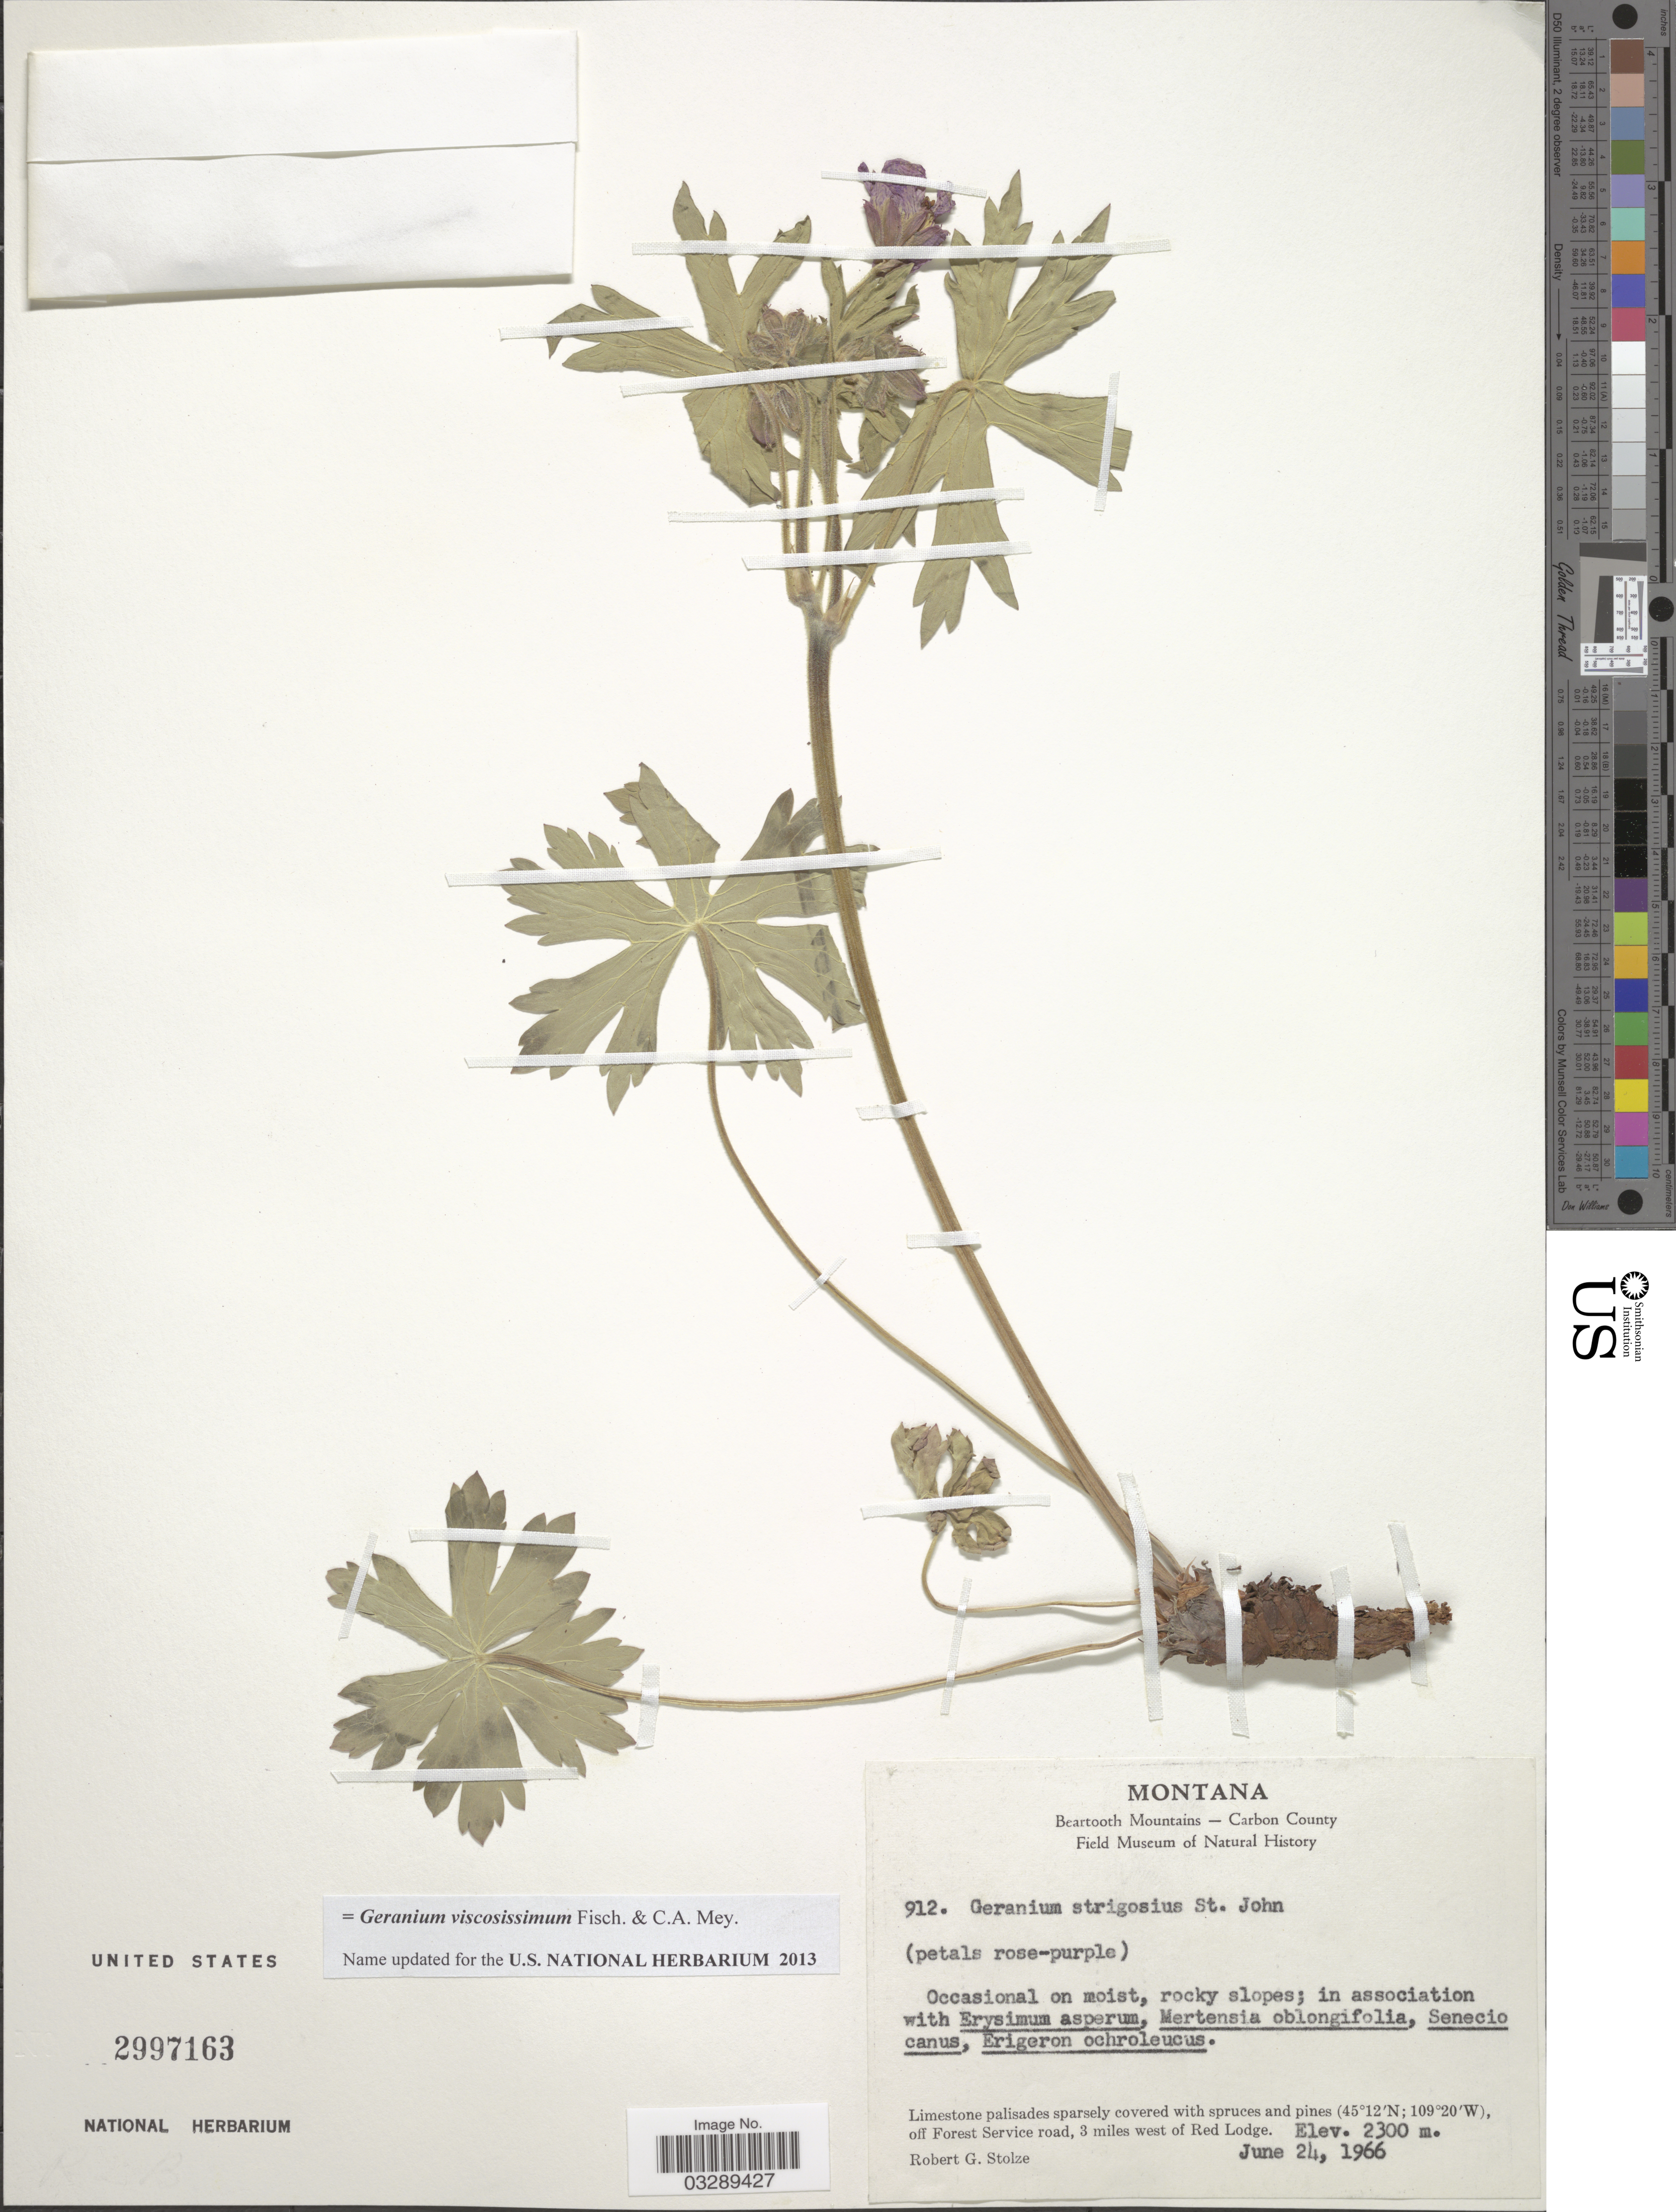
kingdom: Plantae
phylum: Tracheophyta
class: Magnoliopsida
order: Geraniales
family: Geraniaceae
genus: Geranium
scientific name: Geranium viscosissimum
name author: Fisch. & C.A. Mey.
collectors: R. G. Stolze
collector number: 912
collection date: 1966-06-24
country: United States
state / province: Montana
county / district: Carbon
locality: Beartooth Mountains - Carbon County. Limestone palisades sparsely covered with spruces and pines, off Forest Service road, 3 miles west of Red Lodge.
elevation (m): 2300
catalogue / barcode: US 2997163